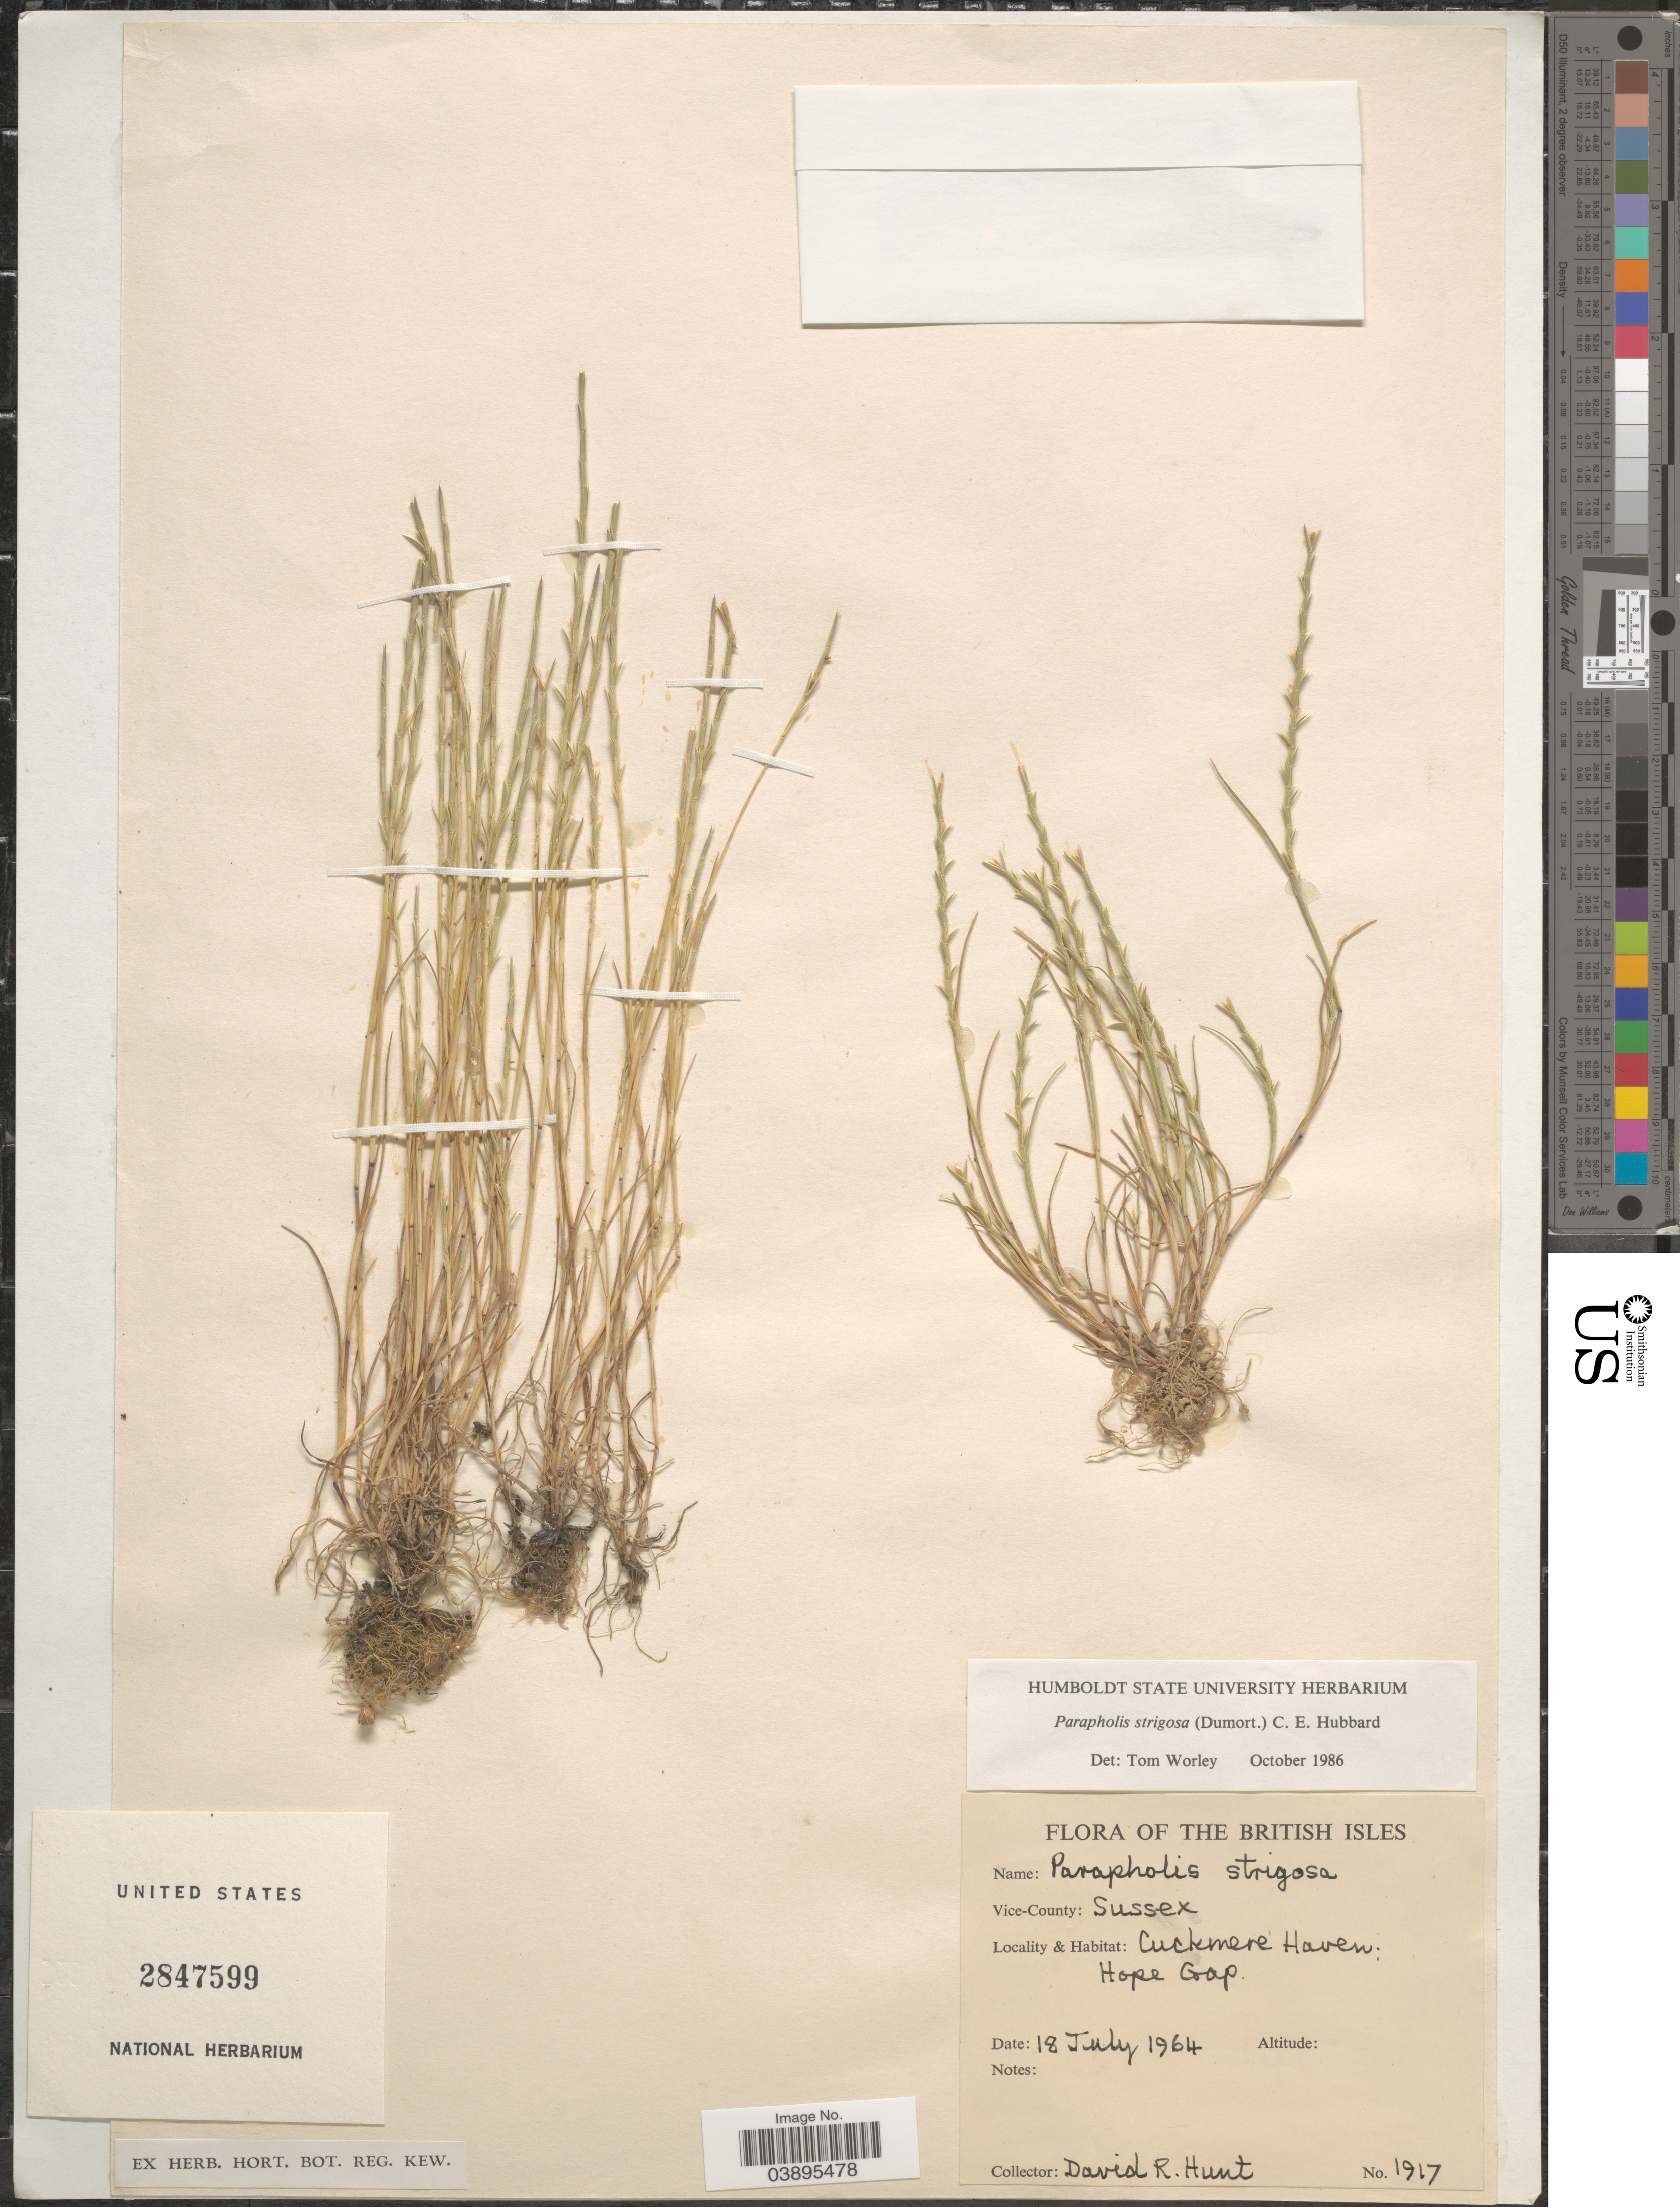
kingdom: Plantae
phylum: Tracheophyta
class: Liliopsida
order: Poales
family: Poaceae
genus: Parapholis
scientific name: Parapholis strigosa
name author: (Dumort.) C.E. Hubb.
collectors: D. R. Hunt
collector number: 1917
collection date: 1964-07-18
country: United Kingdom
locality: The British Isles. Vice-County: Sussex. Cuckmere Haven: Hope Gap.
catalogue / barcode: US 2847599